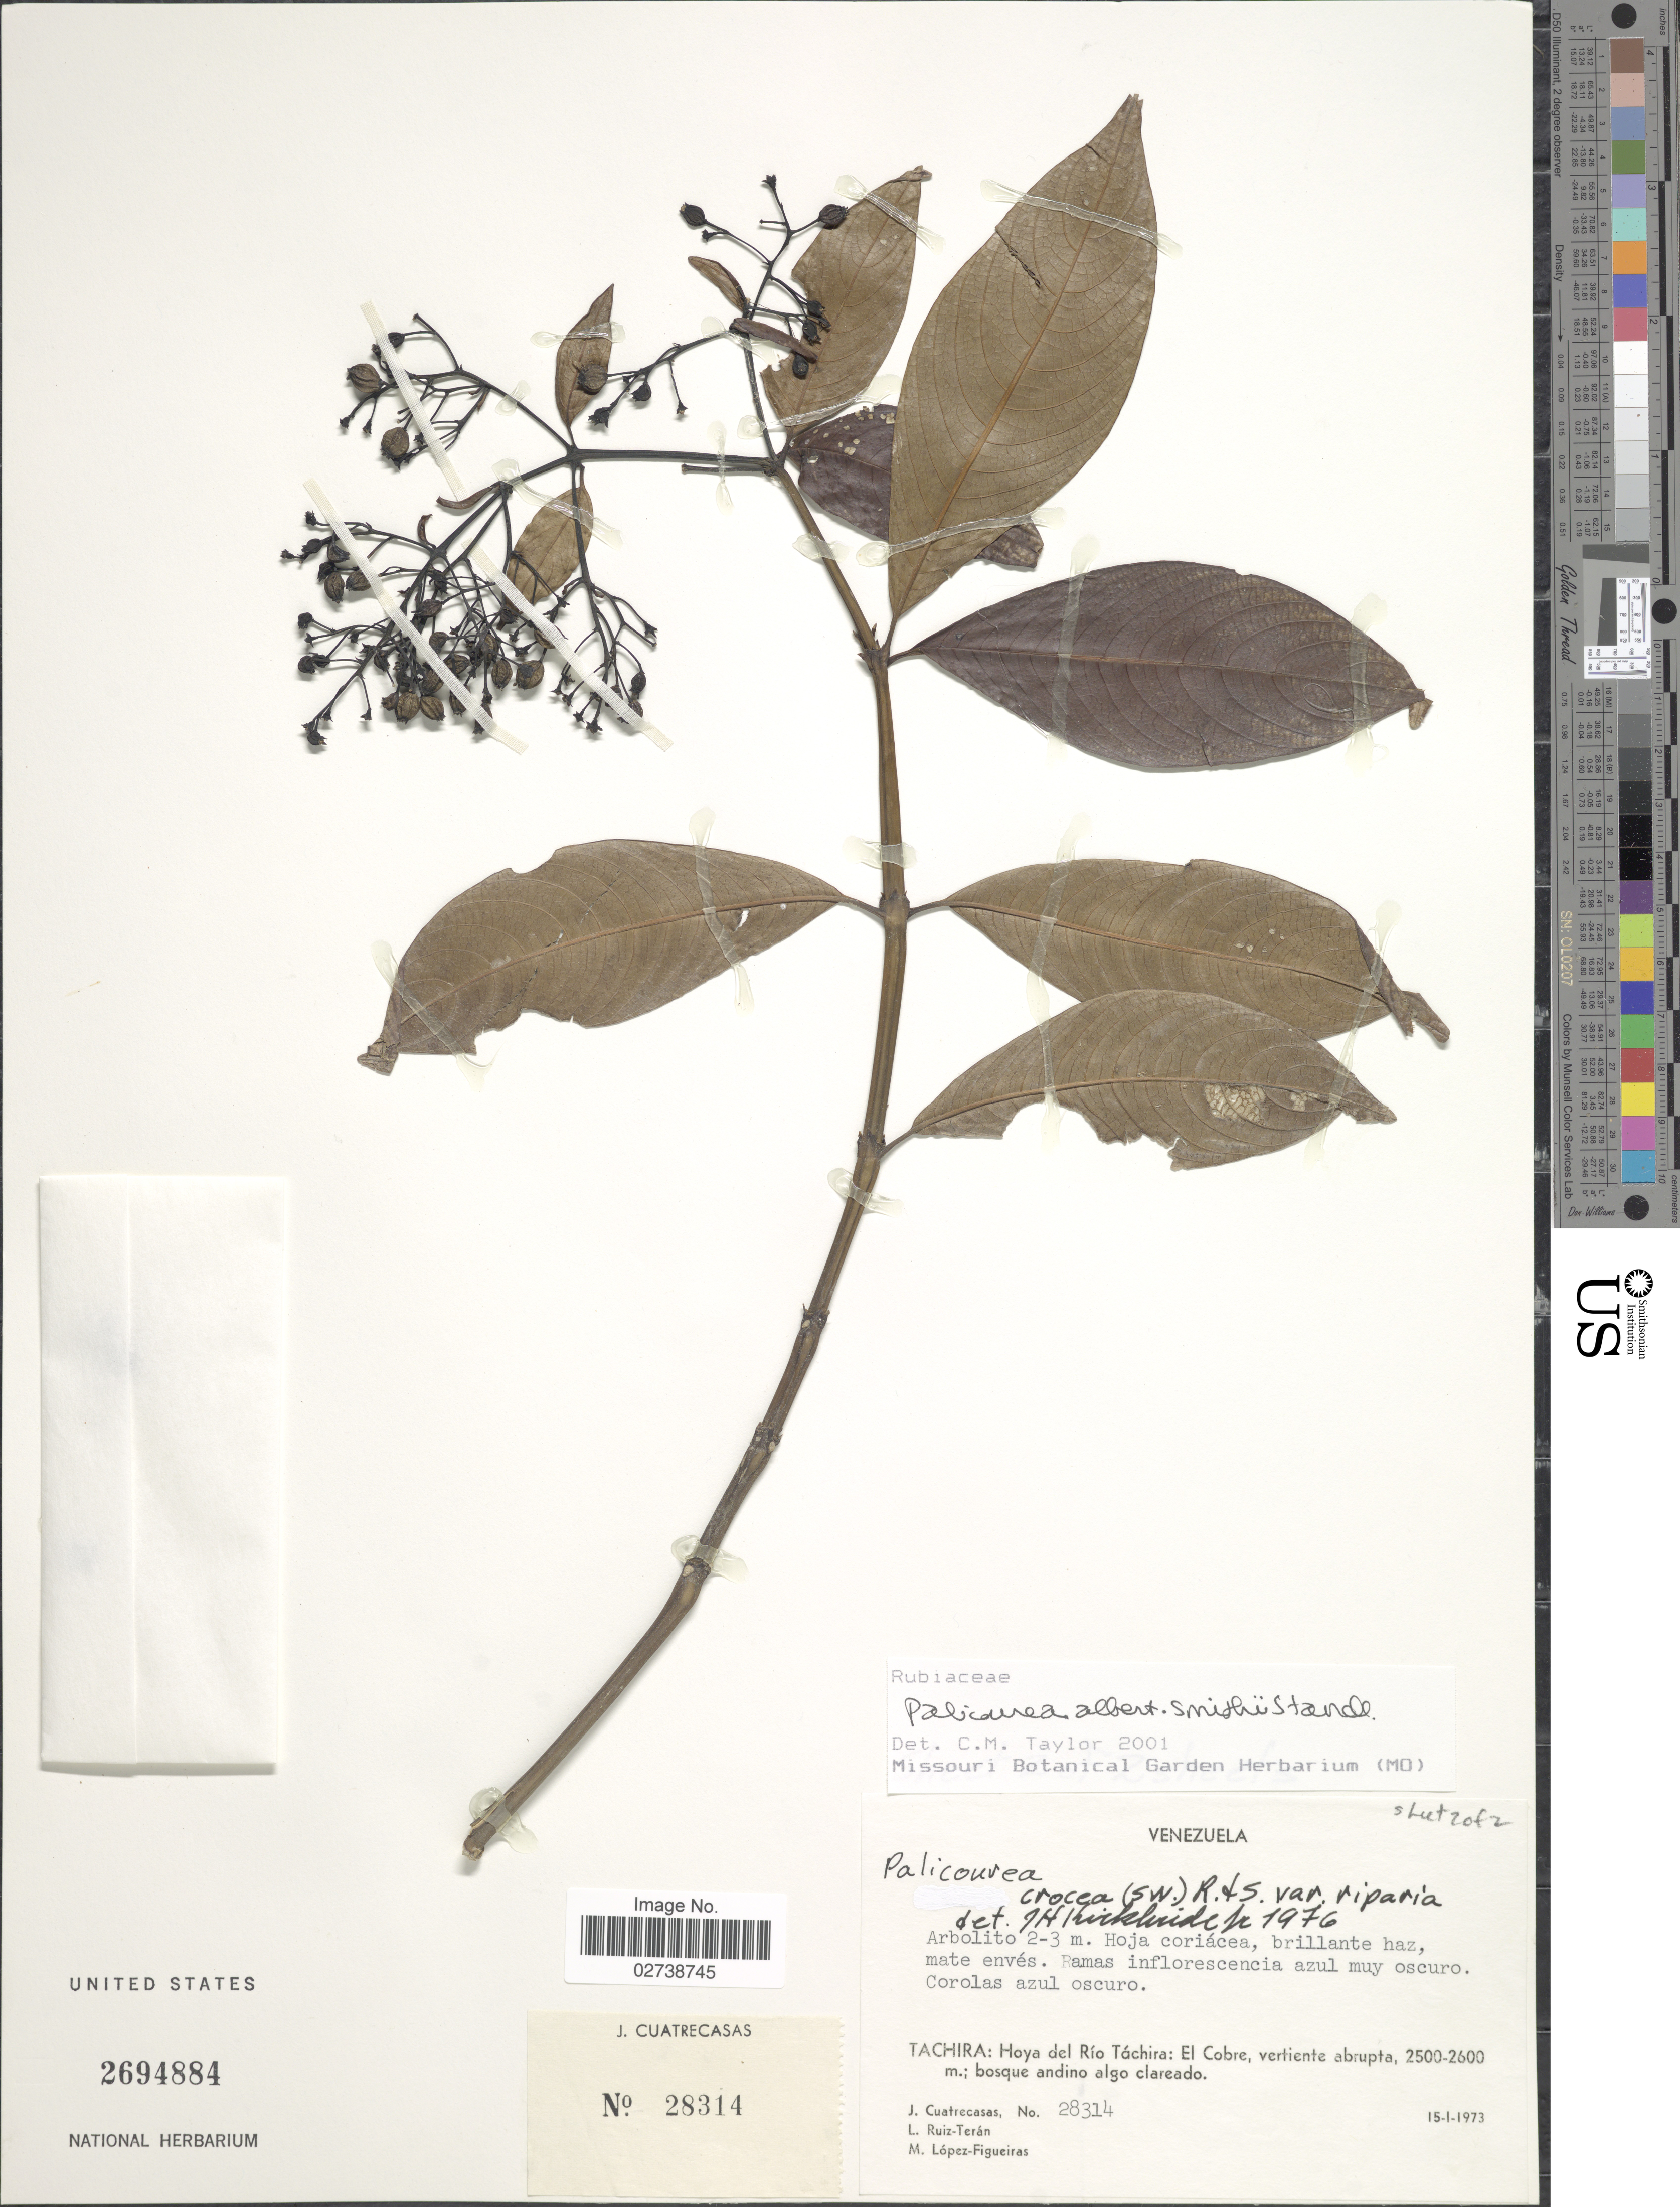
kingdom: Plantae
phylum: Tracheophyta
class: Magnoliopsida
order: Gentianales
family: Rubiaceae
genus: Palicourea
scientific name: Palicourea albert-smithii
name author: Standl.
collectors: J. Cuatrecasas, L. E. Ruíz-Terán & M. Lopéz-F.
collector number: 28314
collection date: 1973-01-15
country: Venezuela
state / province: Tachira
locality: Hoya del Río Táchira: El Cobre, vertiente abrupta; bosque andino algo clareado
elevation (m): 2500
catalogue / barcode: US 2694884